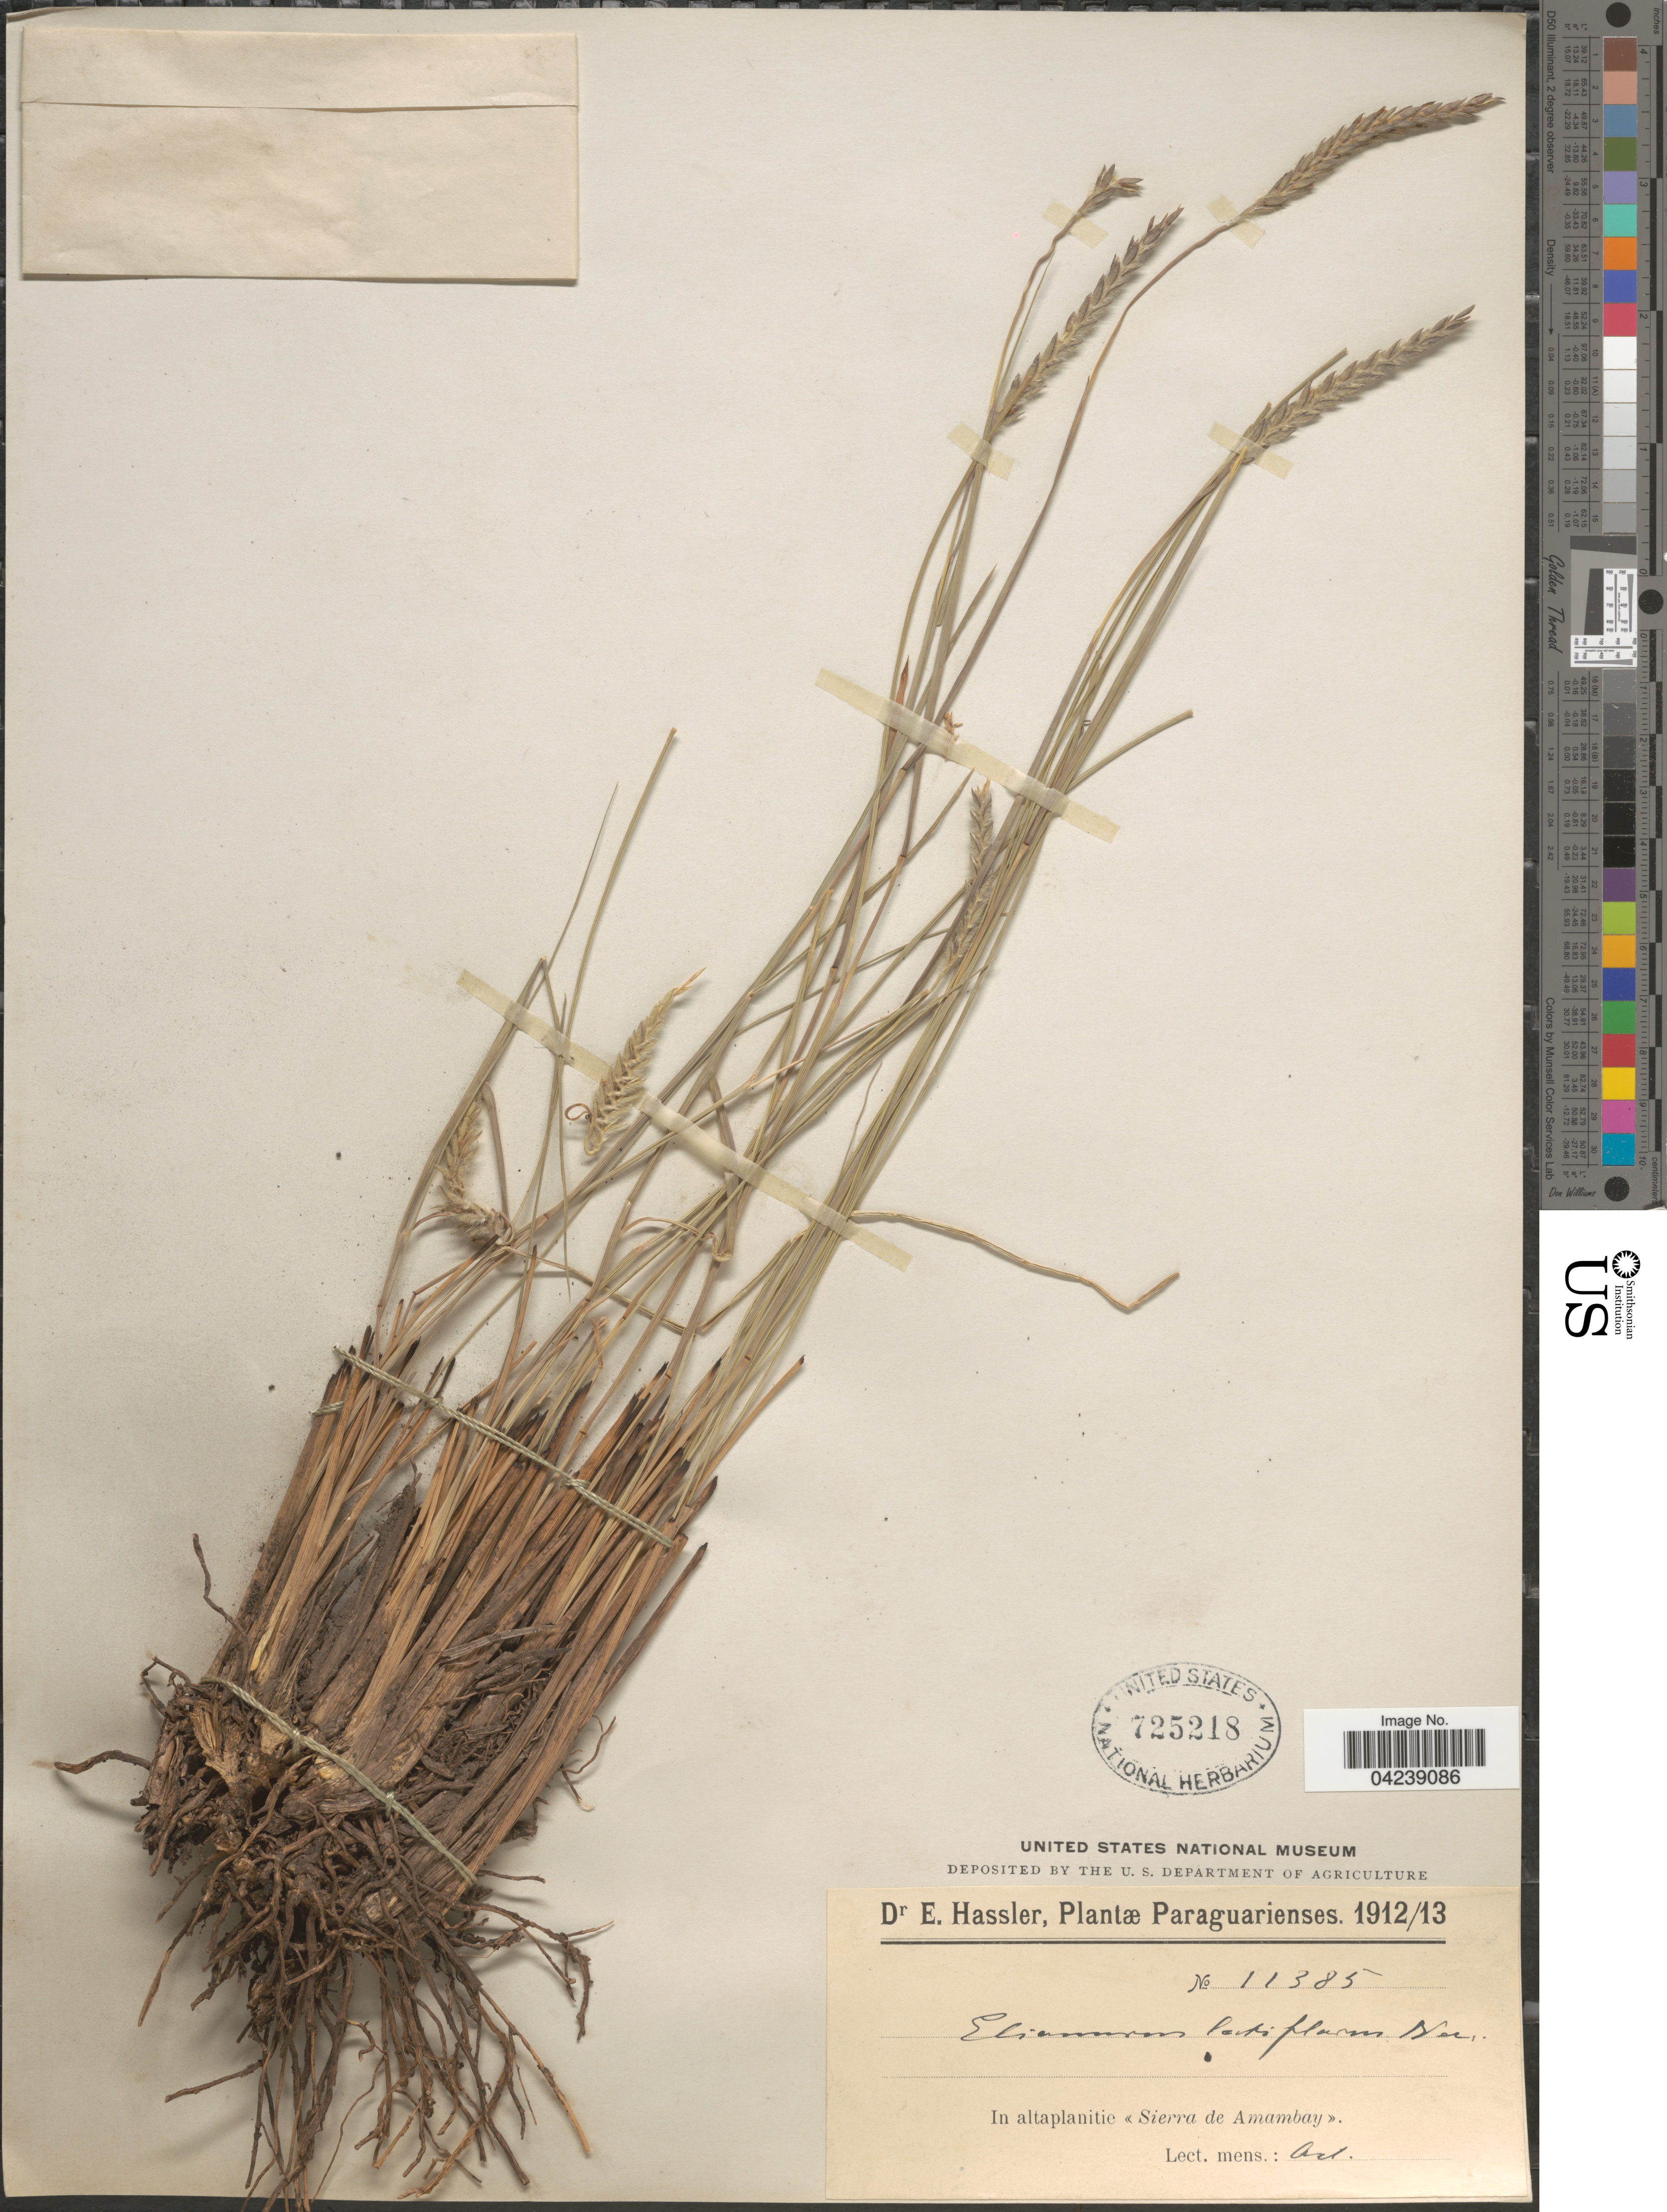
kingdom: Plantae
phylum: Tracheophyta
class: Liliopsida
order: Poales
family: Poaceae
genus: Elionurus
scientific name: Elionurus muticus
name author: (Spreng.) Kuntze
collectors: E. Hassler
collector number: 11385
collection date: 1912-10/1913-10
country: Paraguay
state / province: Amambay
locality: Paraguarienses. In altaplanitie «Sierra de Amambay».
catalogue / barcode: US 725218